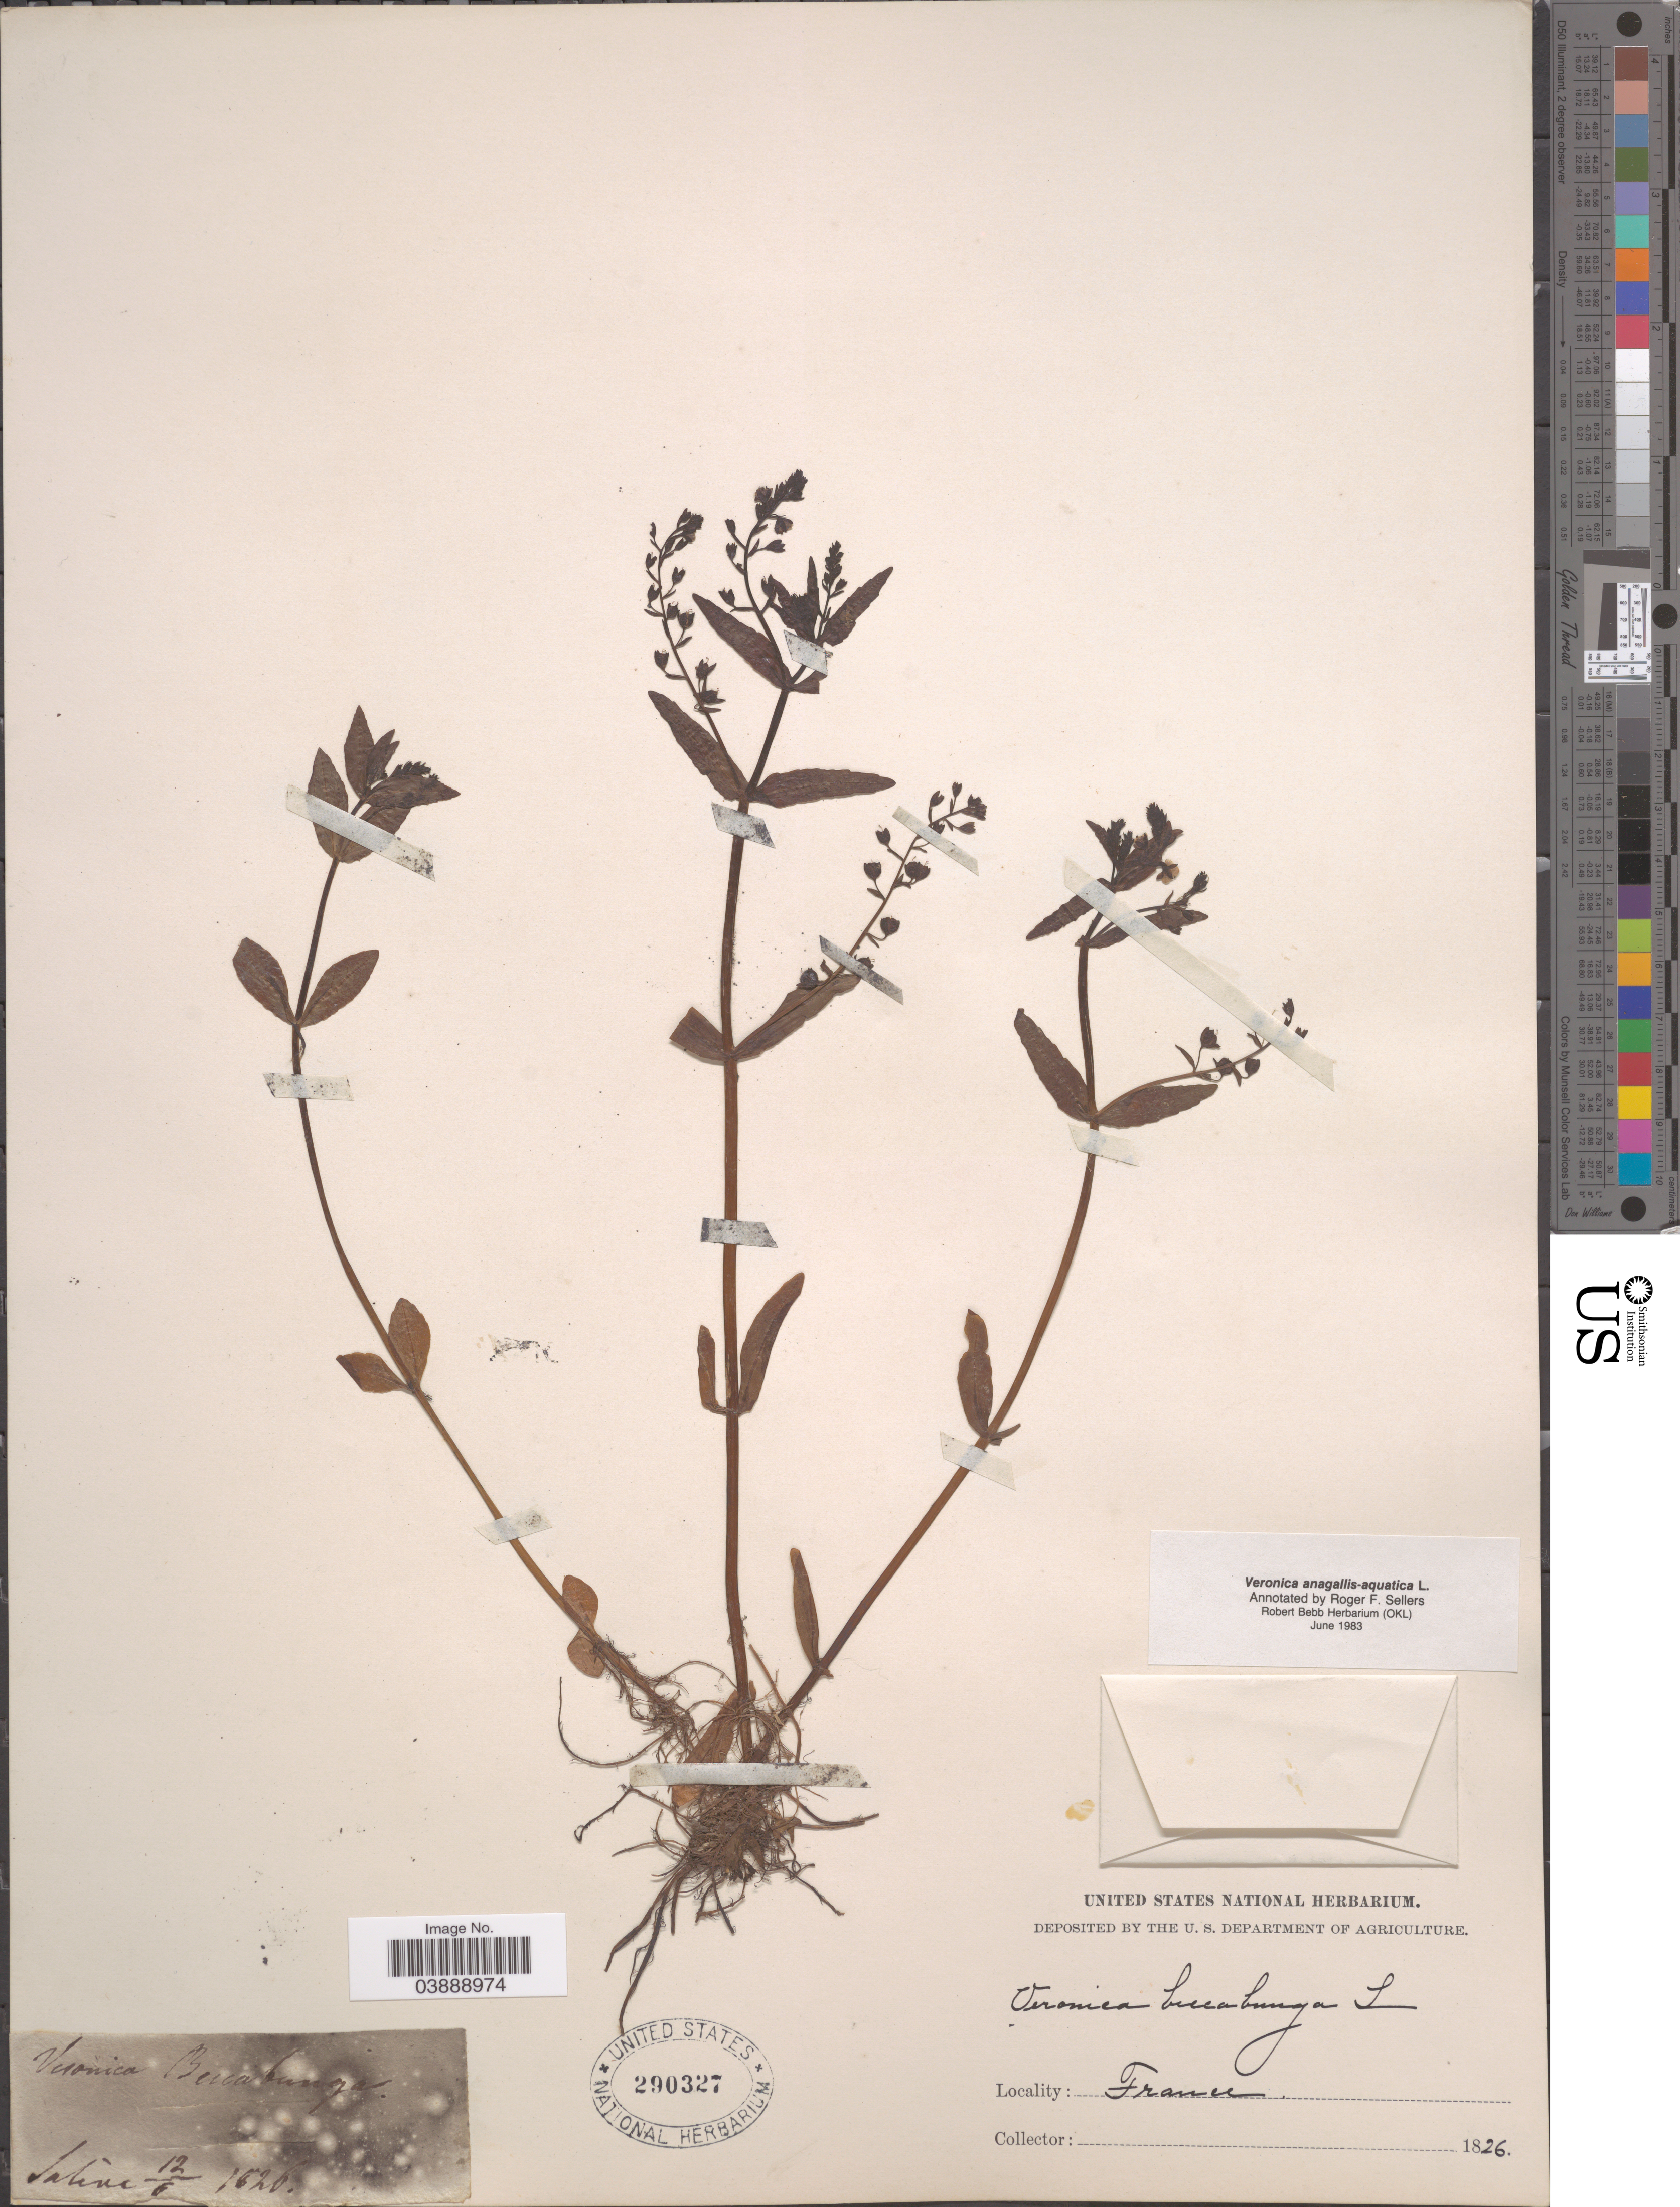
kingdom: Plantae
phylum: Tracheophyta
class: Magnoliopsida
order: Lamiales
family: Plantaginaceae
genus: Veronica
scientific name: Veronica anagallis-aquatica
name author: L.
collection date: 1826-06-12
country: France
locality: Saline [interpreted].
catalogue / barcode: US 290327